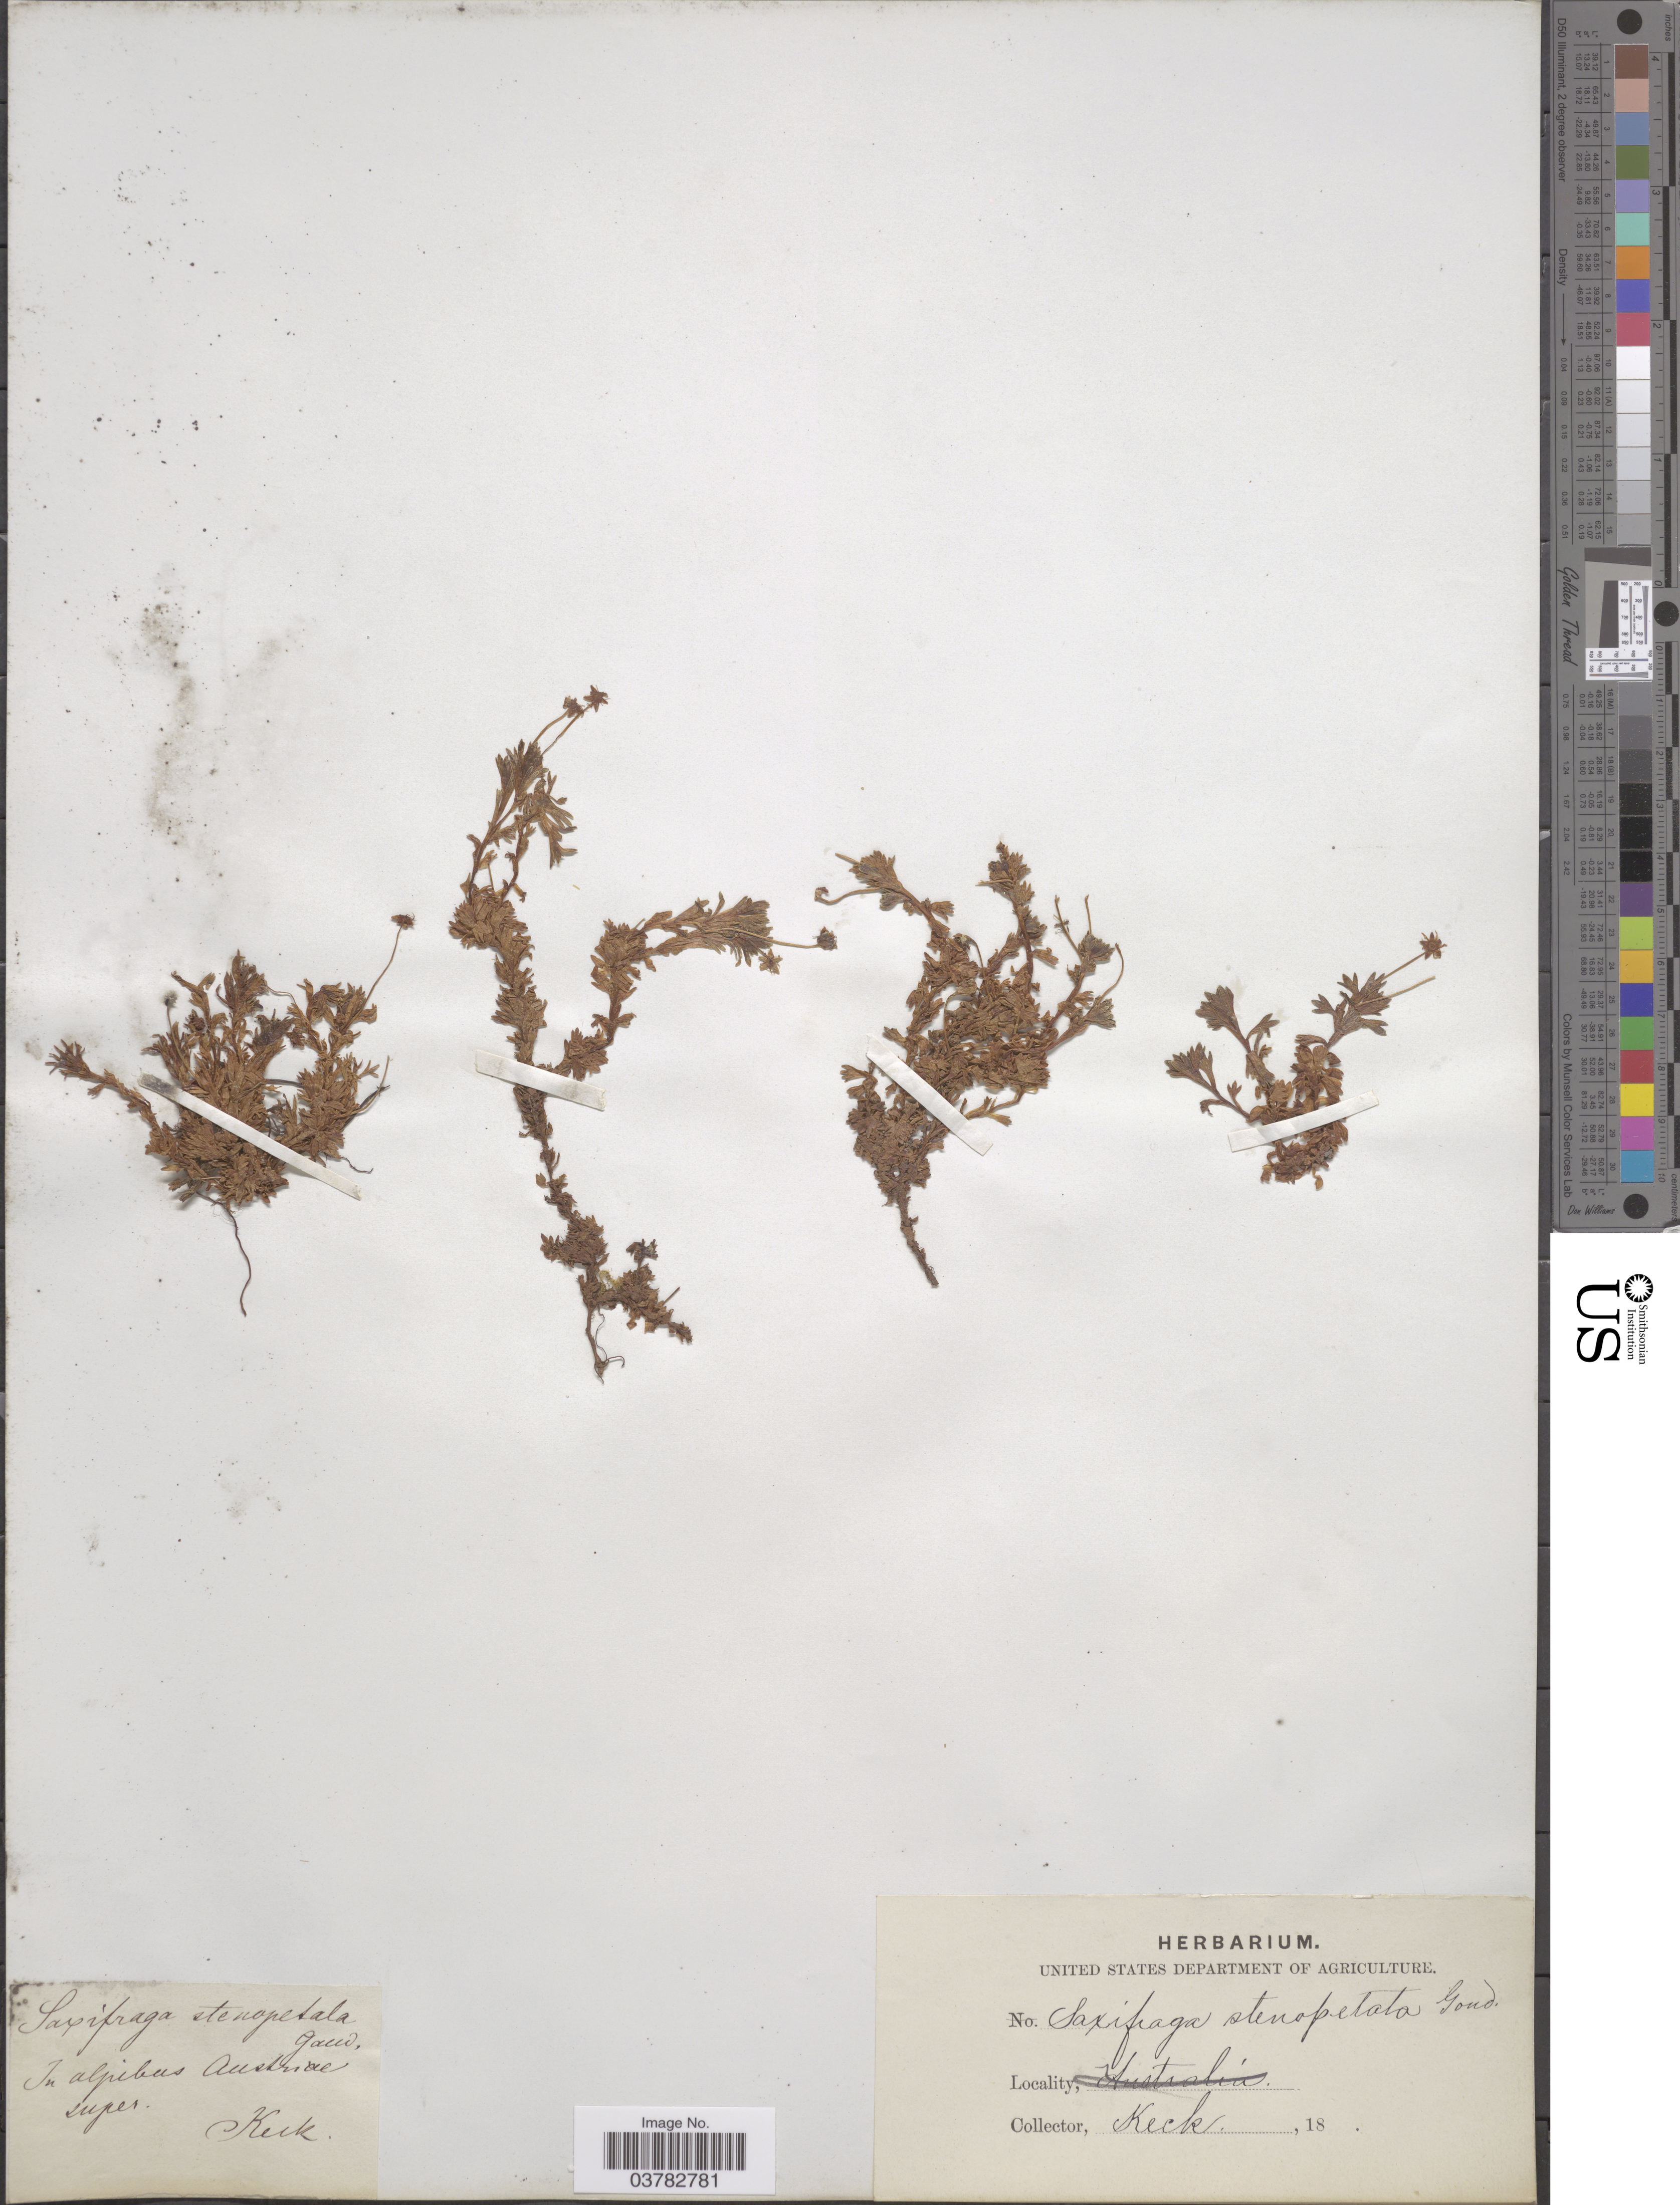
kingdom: Plantae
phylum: Tracheophyta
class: Magnoliopsida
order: Saxifragales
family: Saxifragaceae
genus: Saxifraga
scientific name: Saxifraga stenopetala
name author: Gaudin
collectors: -- Keck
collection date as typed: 18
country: Austria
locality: In alpibus Austriae super.